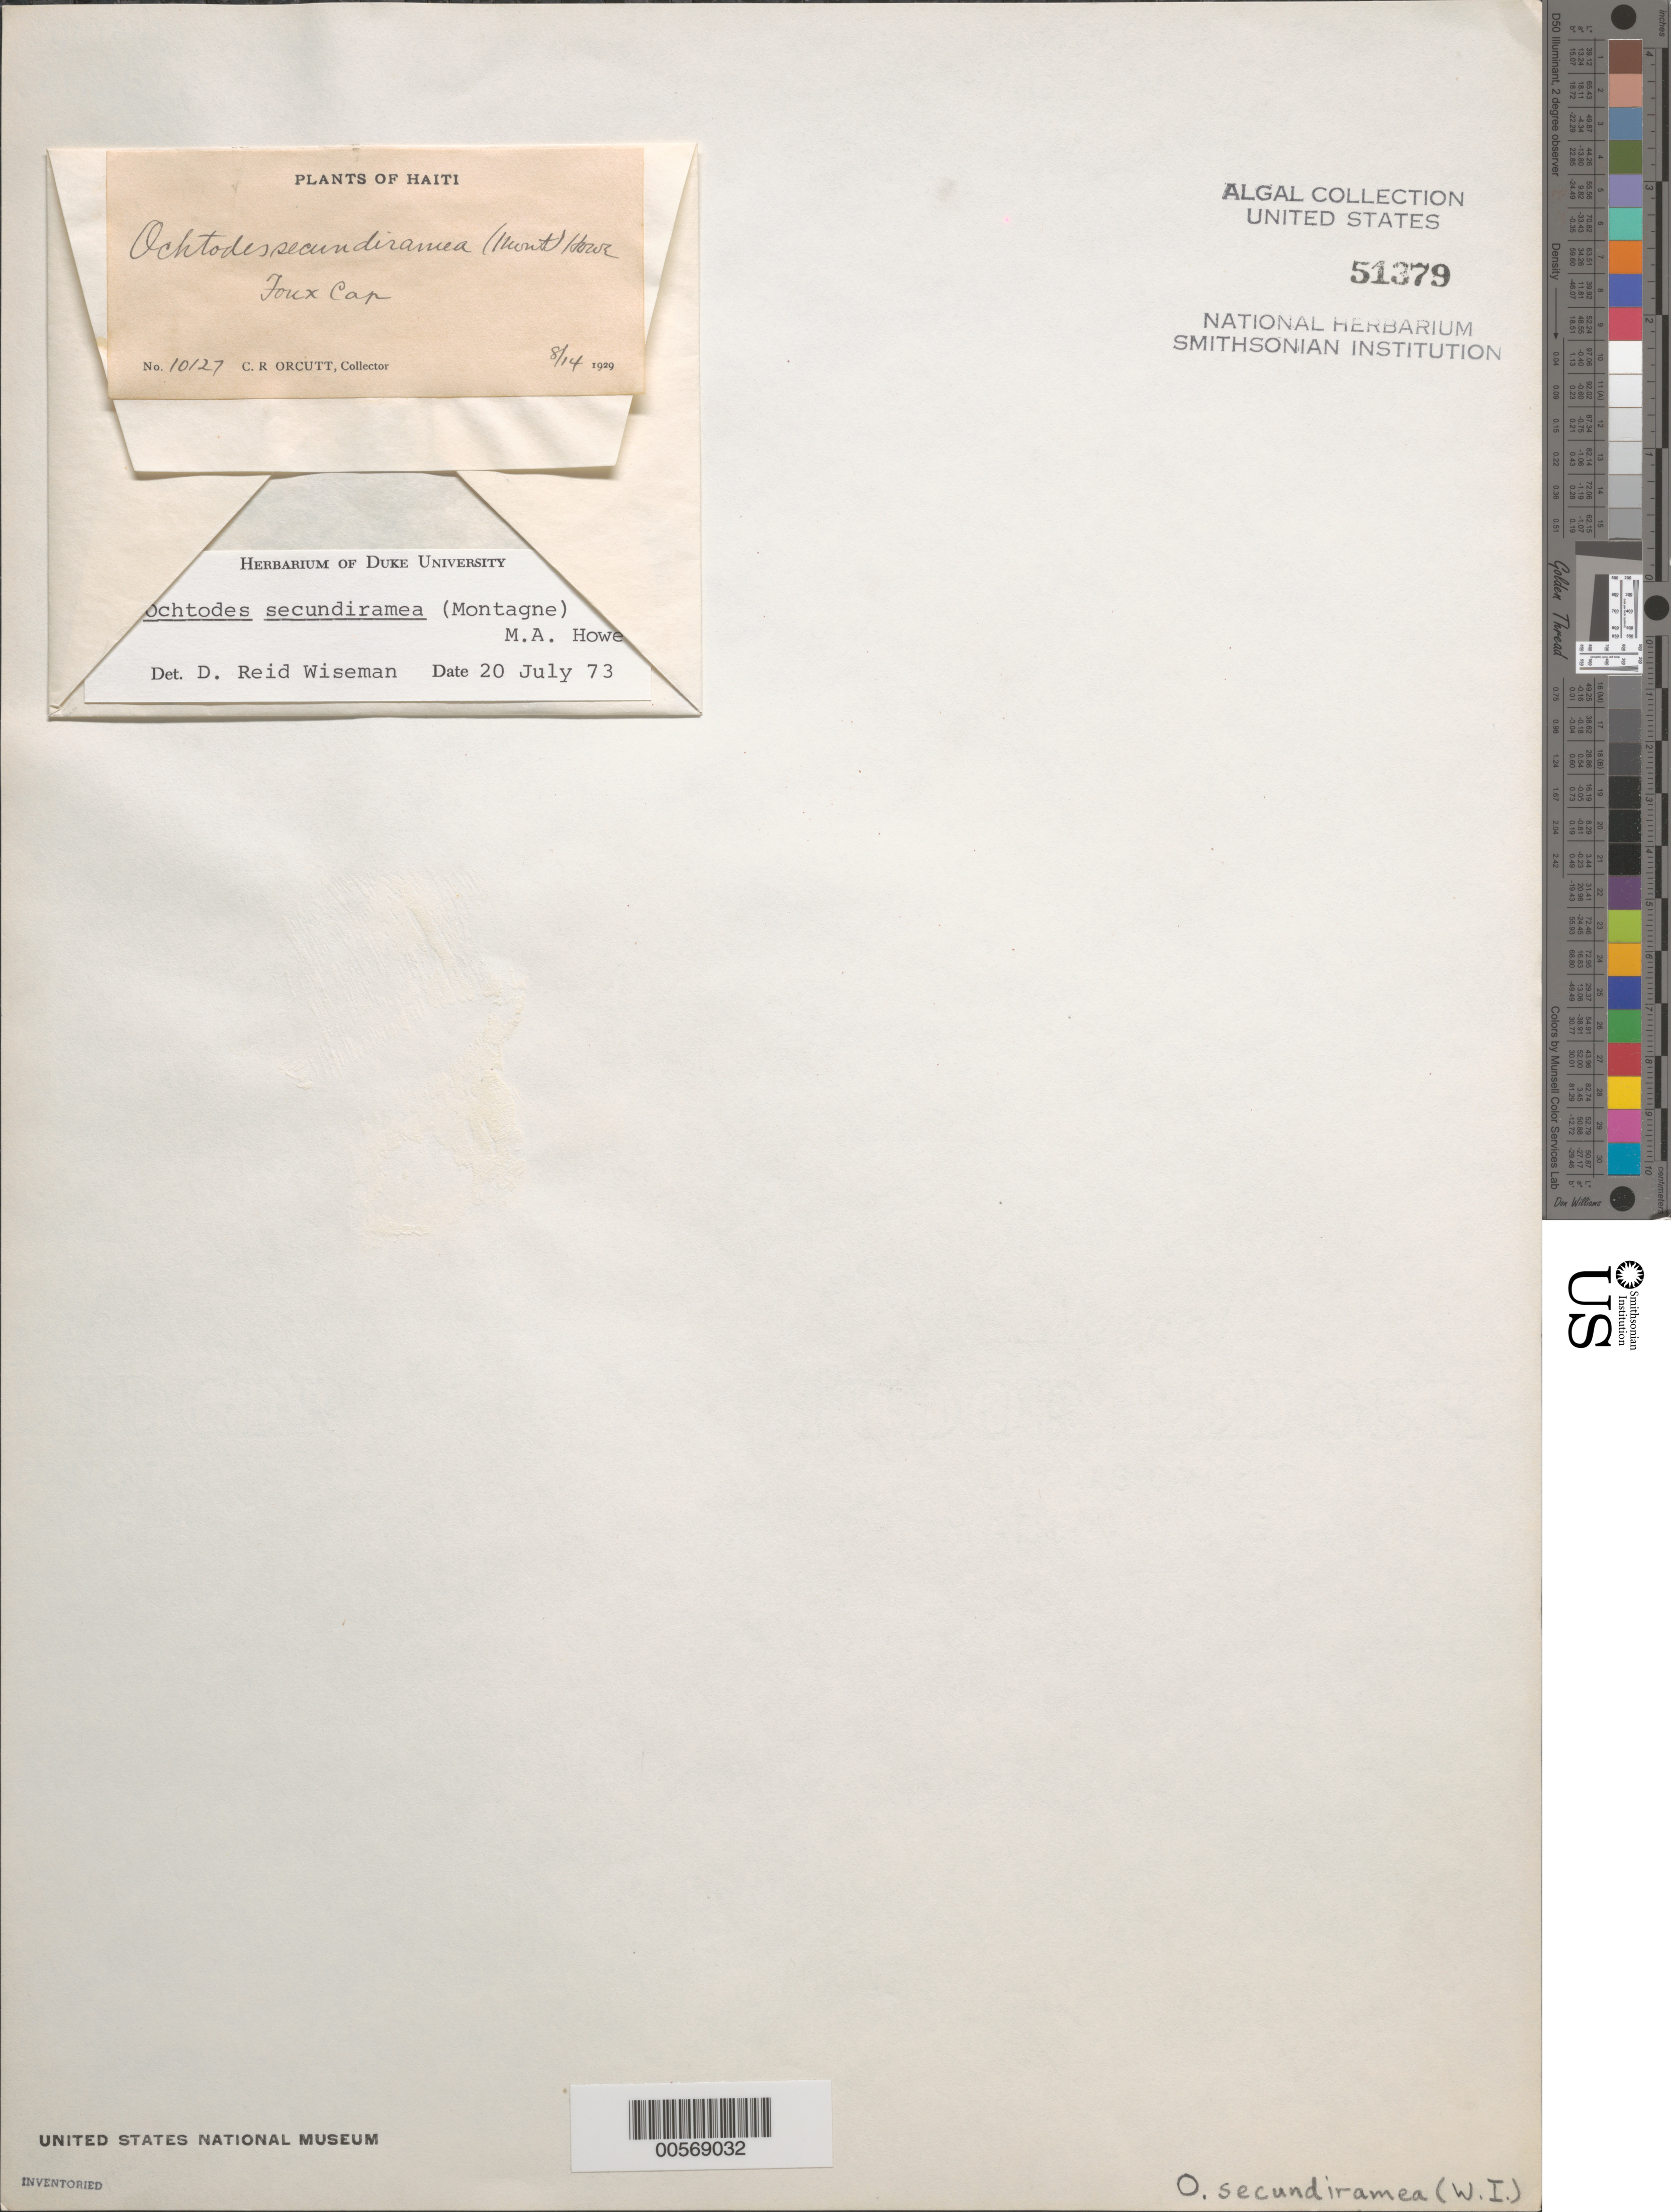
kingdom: Plantae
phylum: Rhodophyta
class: Florideophyceae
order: Gigartinales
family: Rhizophyllidaceae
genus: Ochtodes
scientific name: Ochtodes secundiramea, ined.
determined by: Wiseman, D. R.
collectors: C. R. Orcutt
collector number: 10127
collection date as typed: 14 Aug 1929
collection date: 1929-08-14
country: Haiti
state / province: Nord-Óuest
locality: Pointe du cheval blanc (foux cap)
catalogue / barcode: US 51379